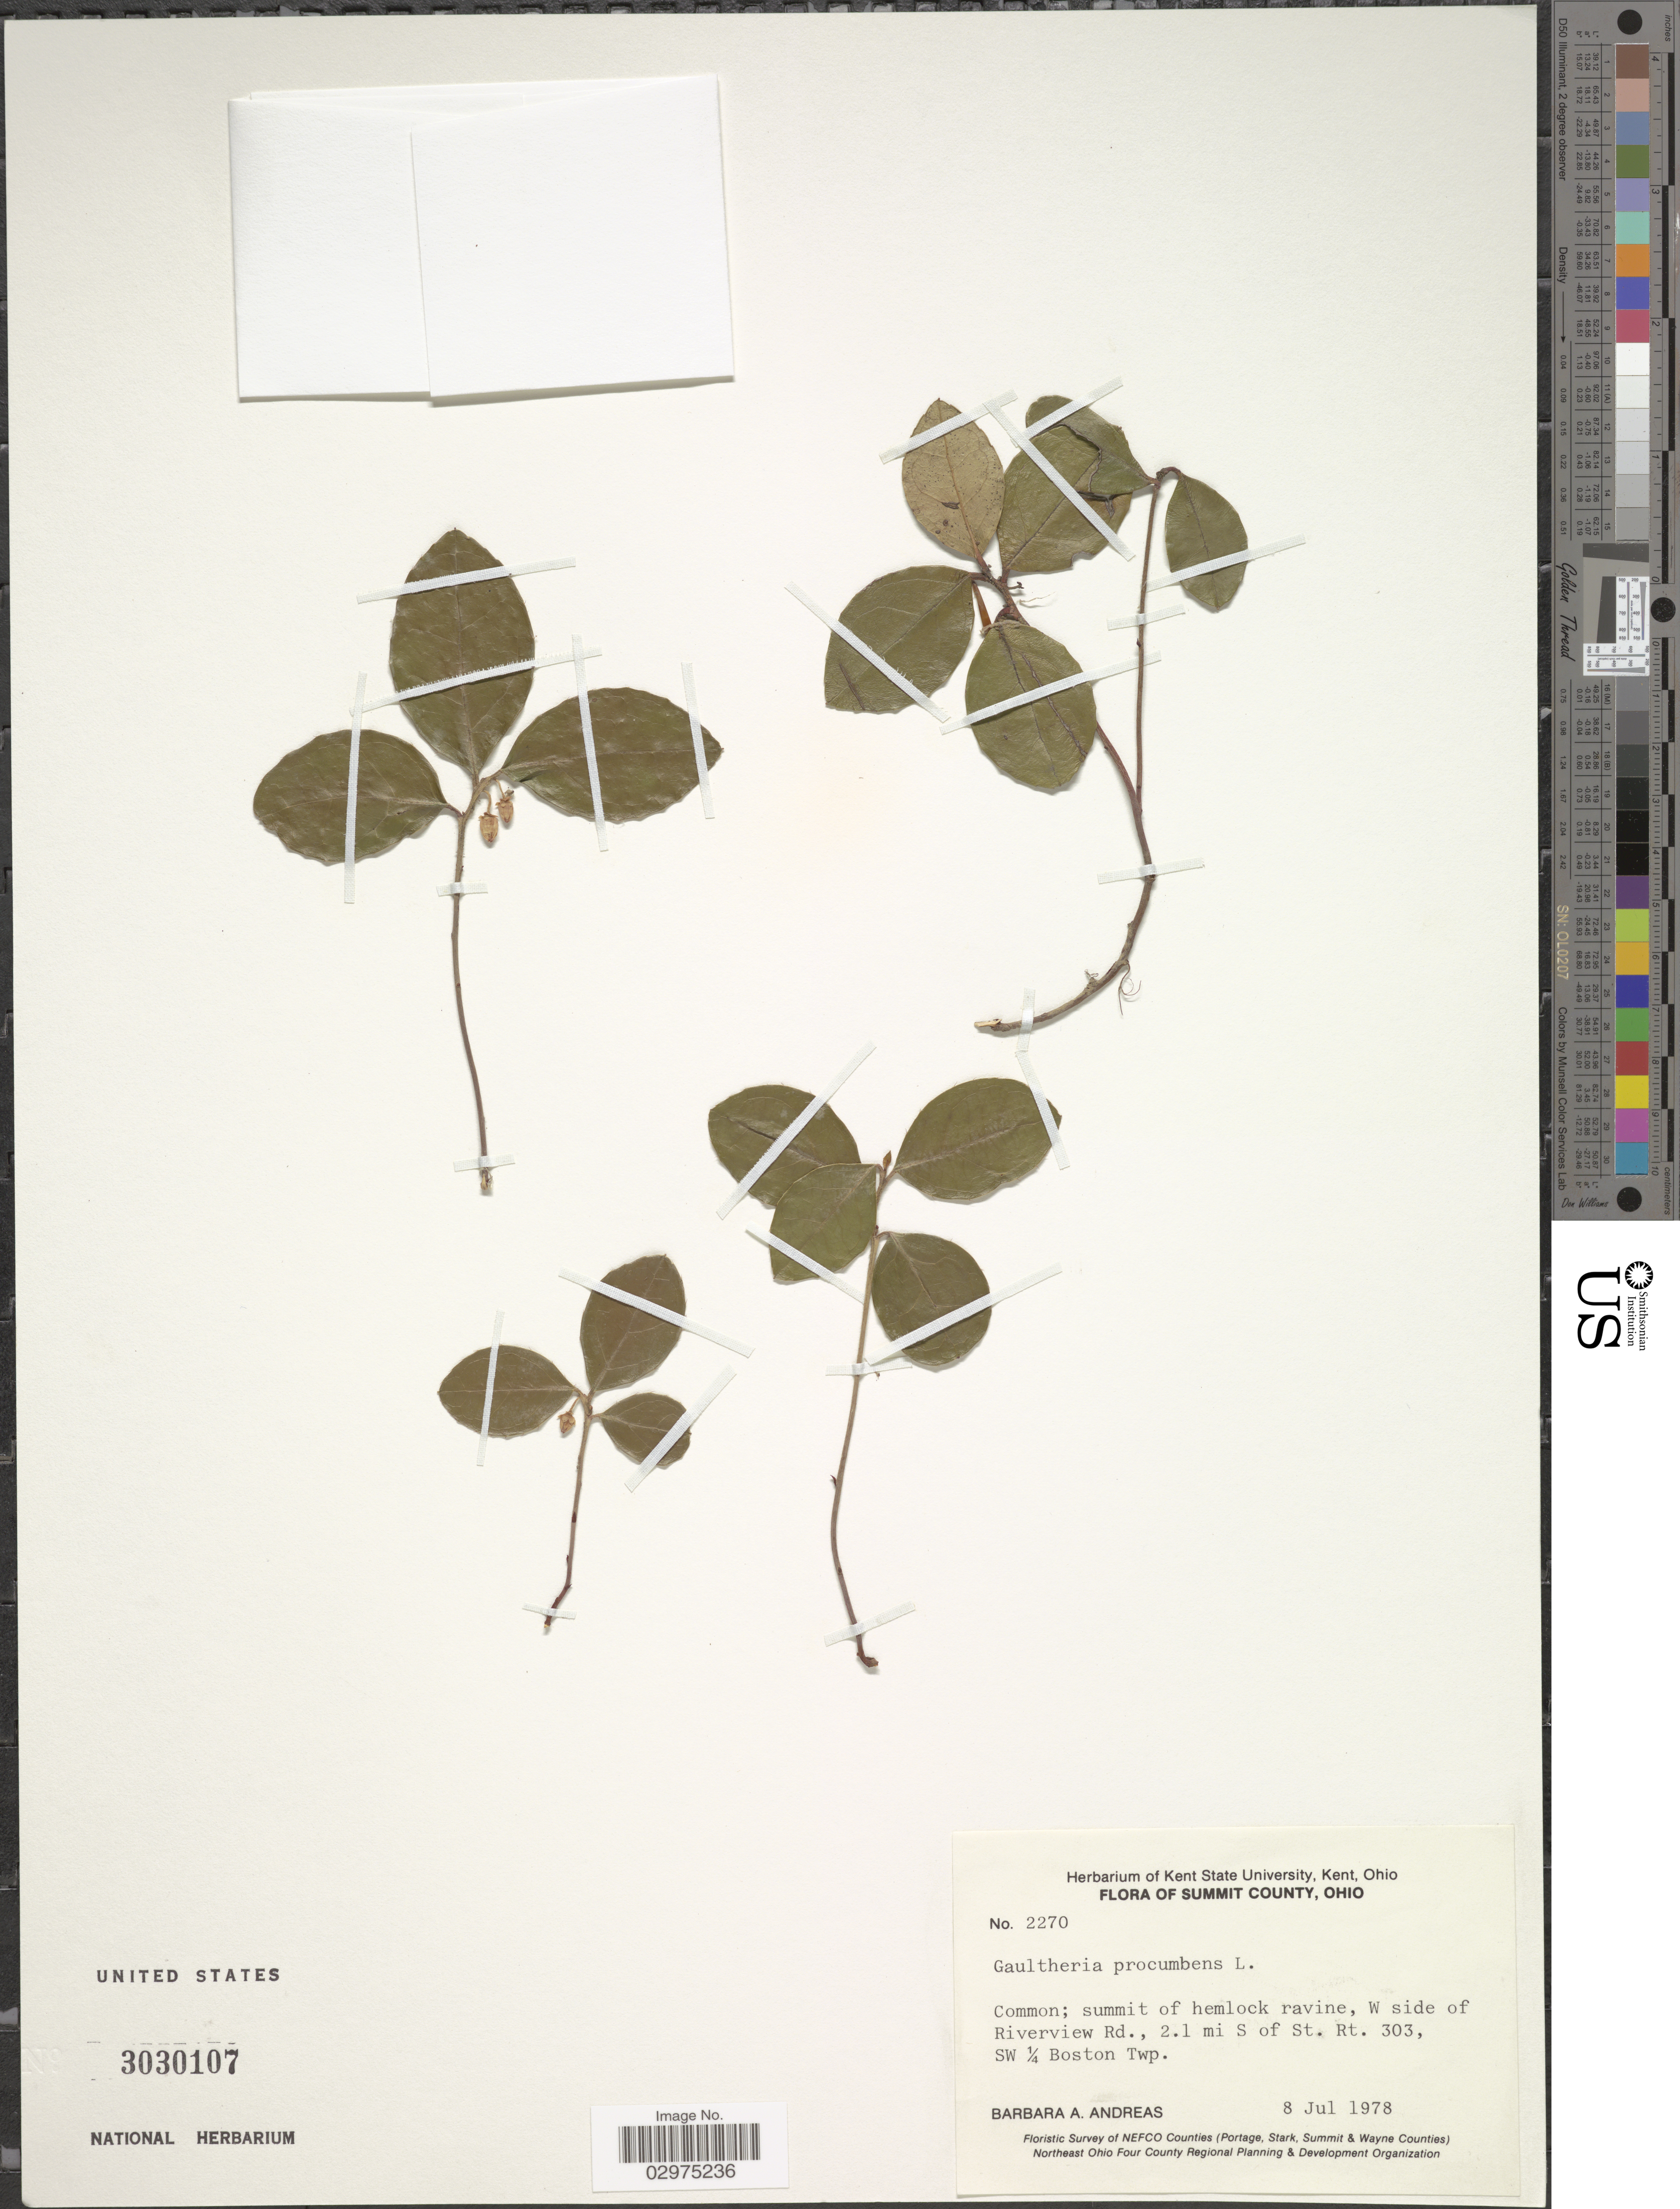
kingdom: Plantae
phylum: Tracheophyta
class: Magnoliopsida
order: Ericales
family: Ericaceae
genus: Gaultheria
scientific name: Gaultheria procumbens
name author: L.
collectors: B. A. Andreas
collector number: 2270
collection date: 1978-07-08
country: United States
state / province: Ohio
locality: Summit County, summit of hemlock ravine, W side of Riverview Rd., 2.1 mi S of St. Rt. 303, SW ¼ Boston Twp.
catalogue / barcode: US 3030107